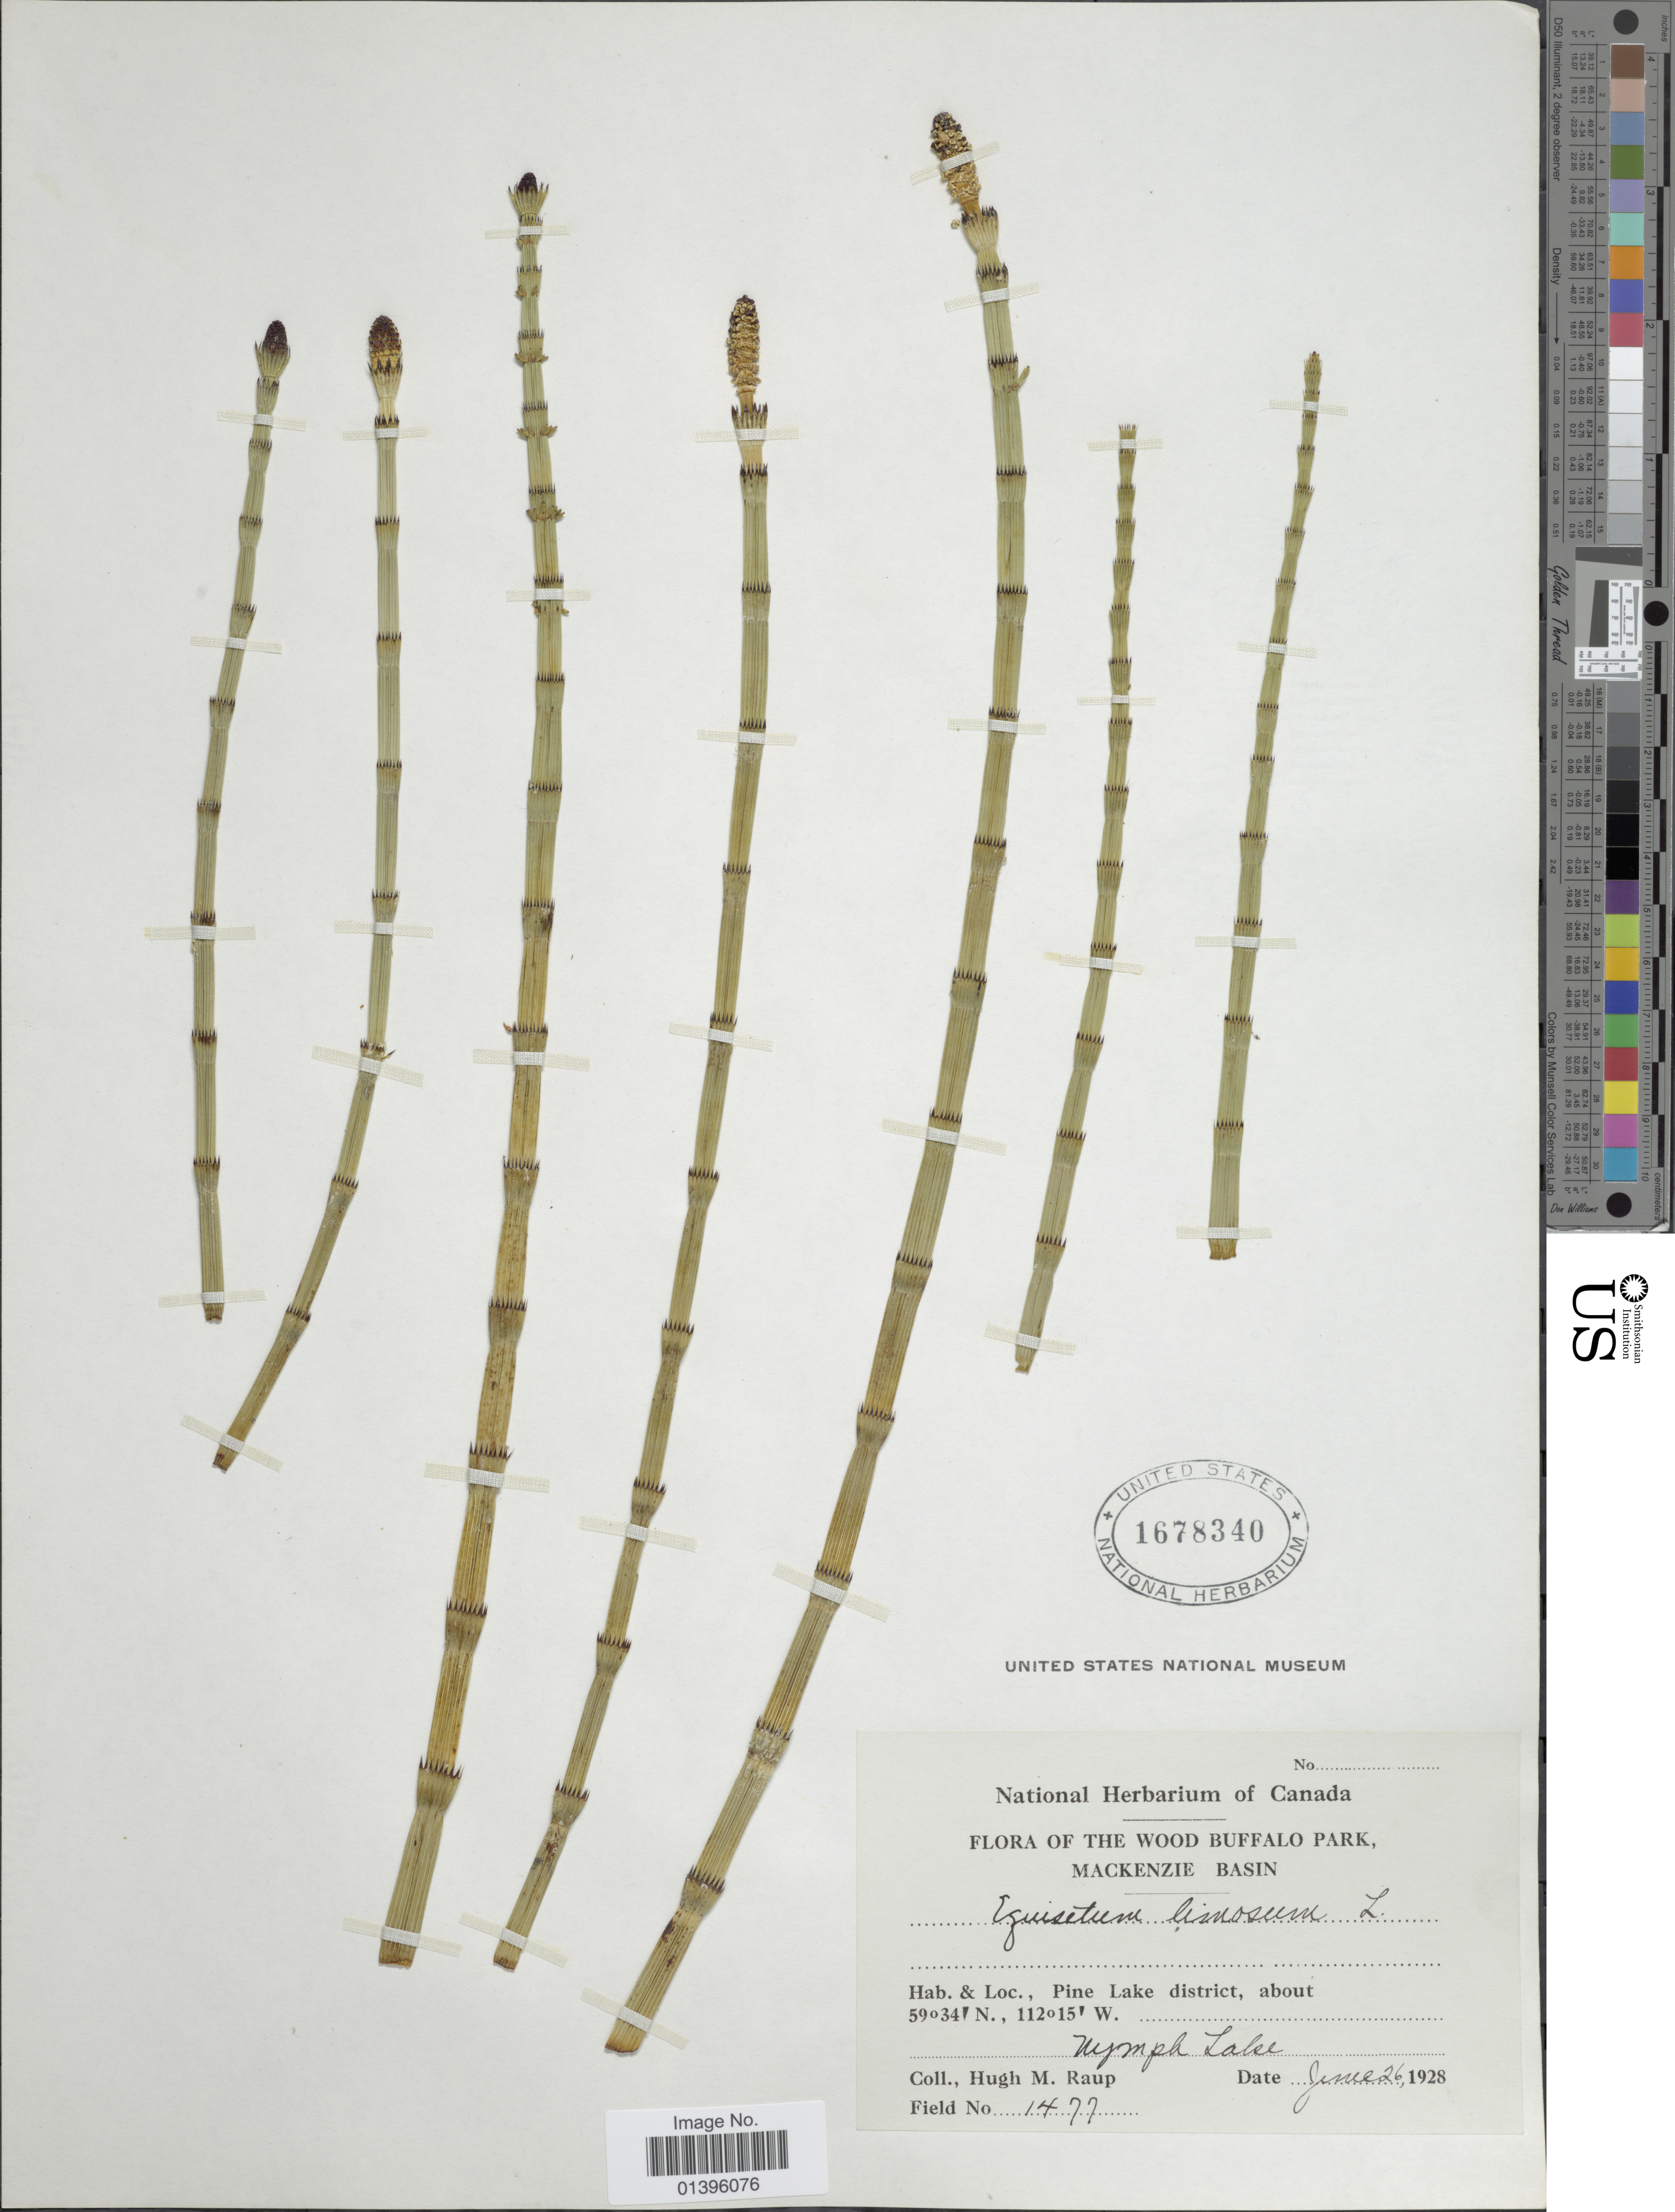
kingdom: Plantae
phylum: Tracheophyta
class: Polypodiopsida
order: Equisetales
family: Equisetaceae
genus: Equisetum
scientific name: Equisetum fluviatile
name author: L.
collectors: H. Raup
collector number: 1477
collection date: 1928-06-26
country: Canada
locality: The Wood Buffalo Park, Mackenzie Basin. Pine Lake district, Nymph Lake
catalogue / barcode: US 1678340